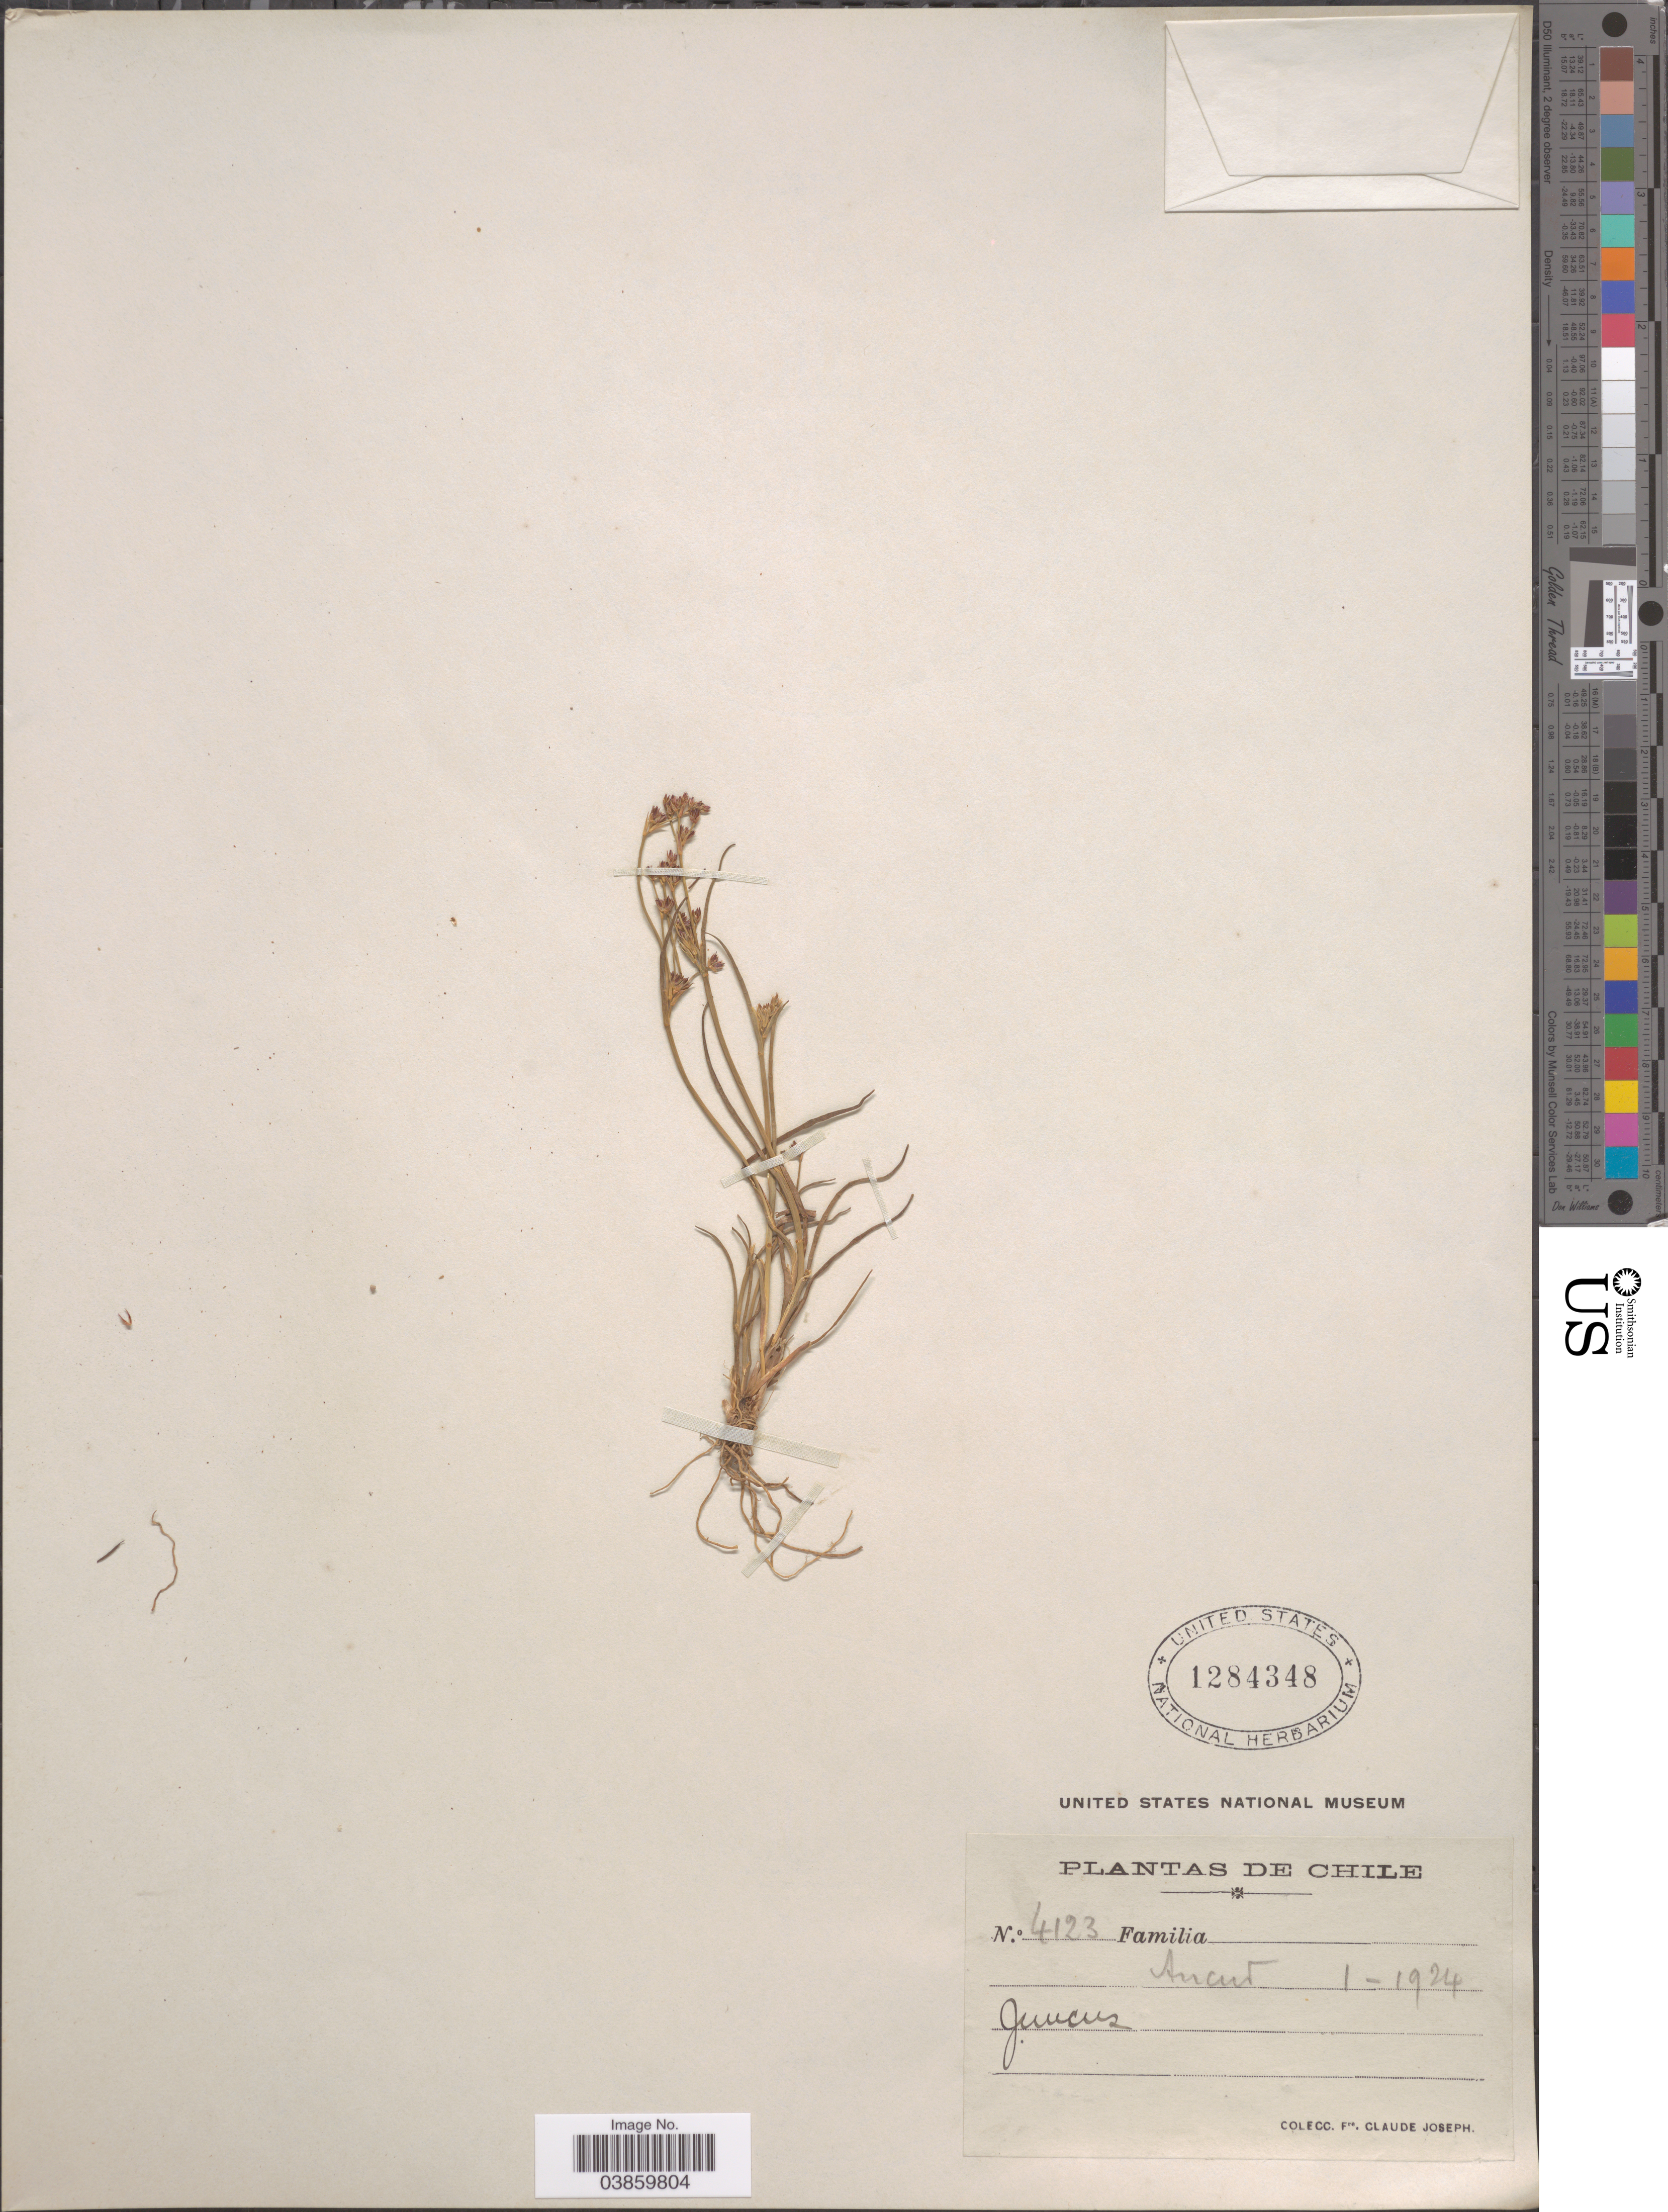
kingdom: Plantae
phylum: Tracheophyta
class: Liliopsida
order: Poales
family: Juncaceae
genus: Juncus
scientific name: Juncus sp.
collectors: Bro. Claude-Joseph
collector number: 4123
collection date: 1924-01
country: Chile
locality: Ancud.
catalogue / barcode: US 1284348